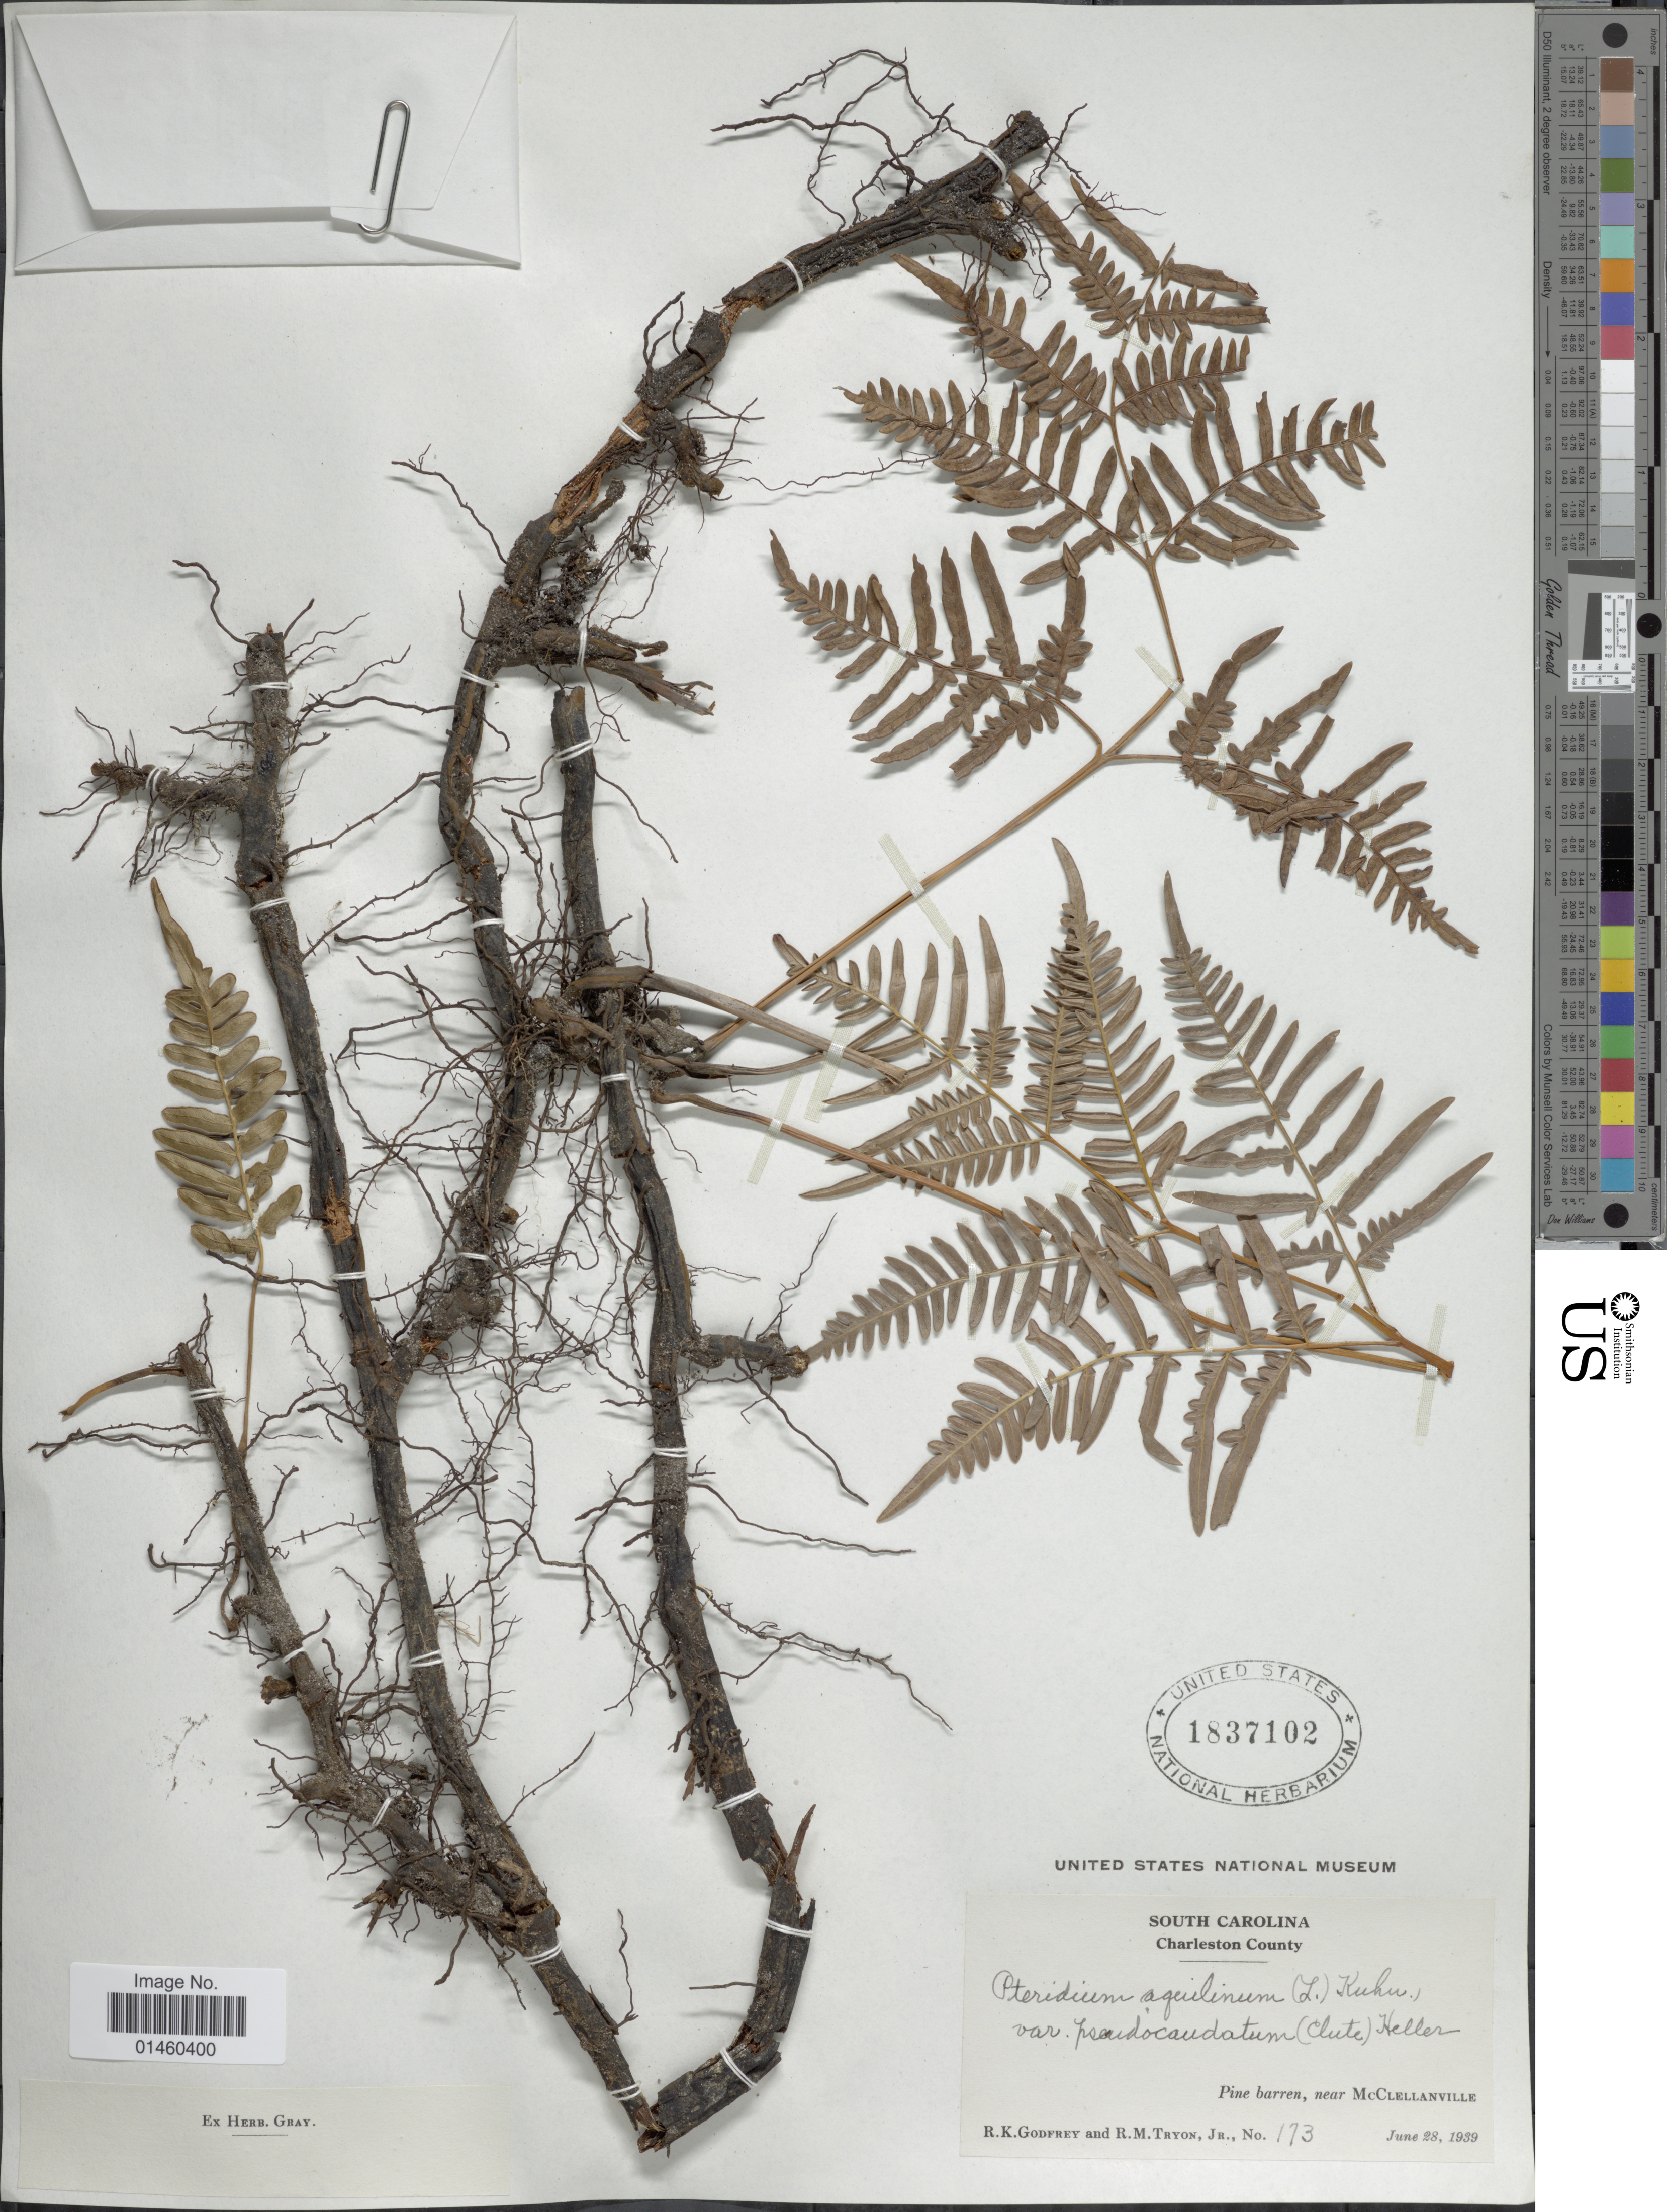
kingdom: Plantae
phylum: Tracheophyta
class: Polypodiopsida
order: Polypodiales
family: Dennstaedtiaceae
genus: Pteridium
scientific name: Pteridium aquilinum var. pseudocaudatum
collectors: R. K. Godfrey & R. M. Tryon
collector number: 173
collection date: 1939-06-28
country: United States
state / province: South Carolina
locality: Charleston County, Pine barren, near McClellanville.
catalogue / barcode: US 1837102